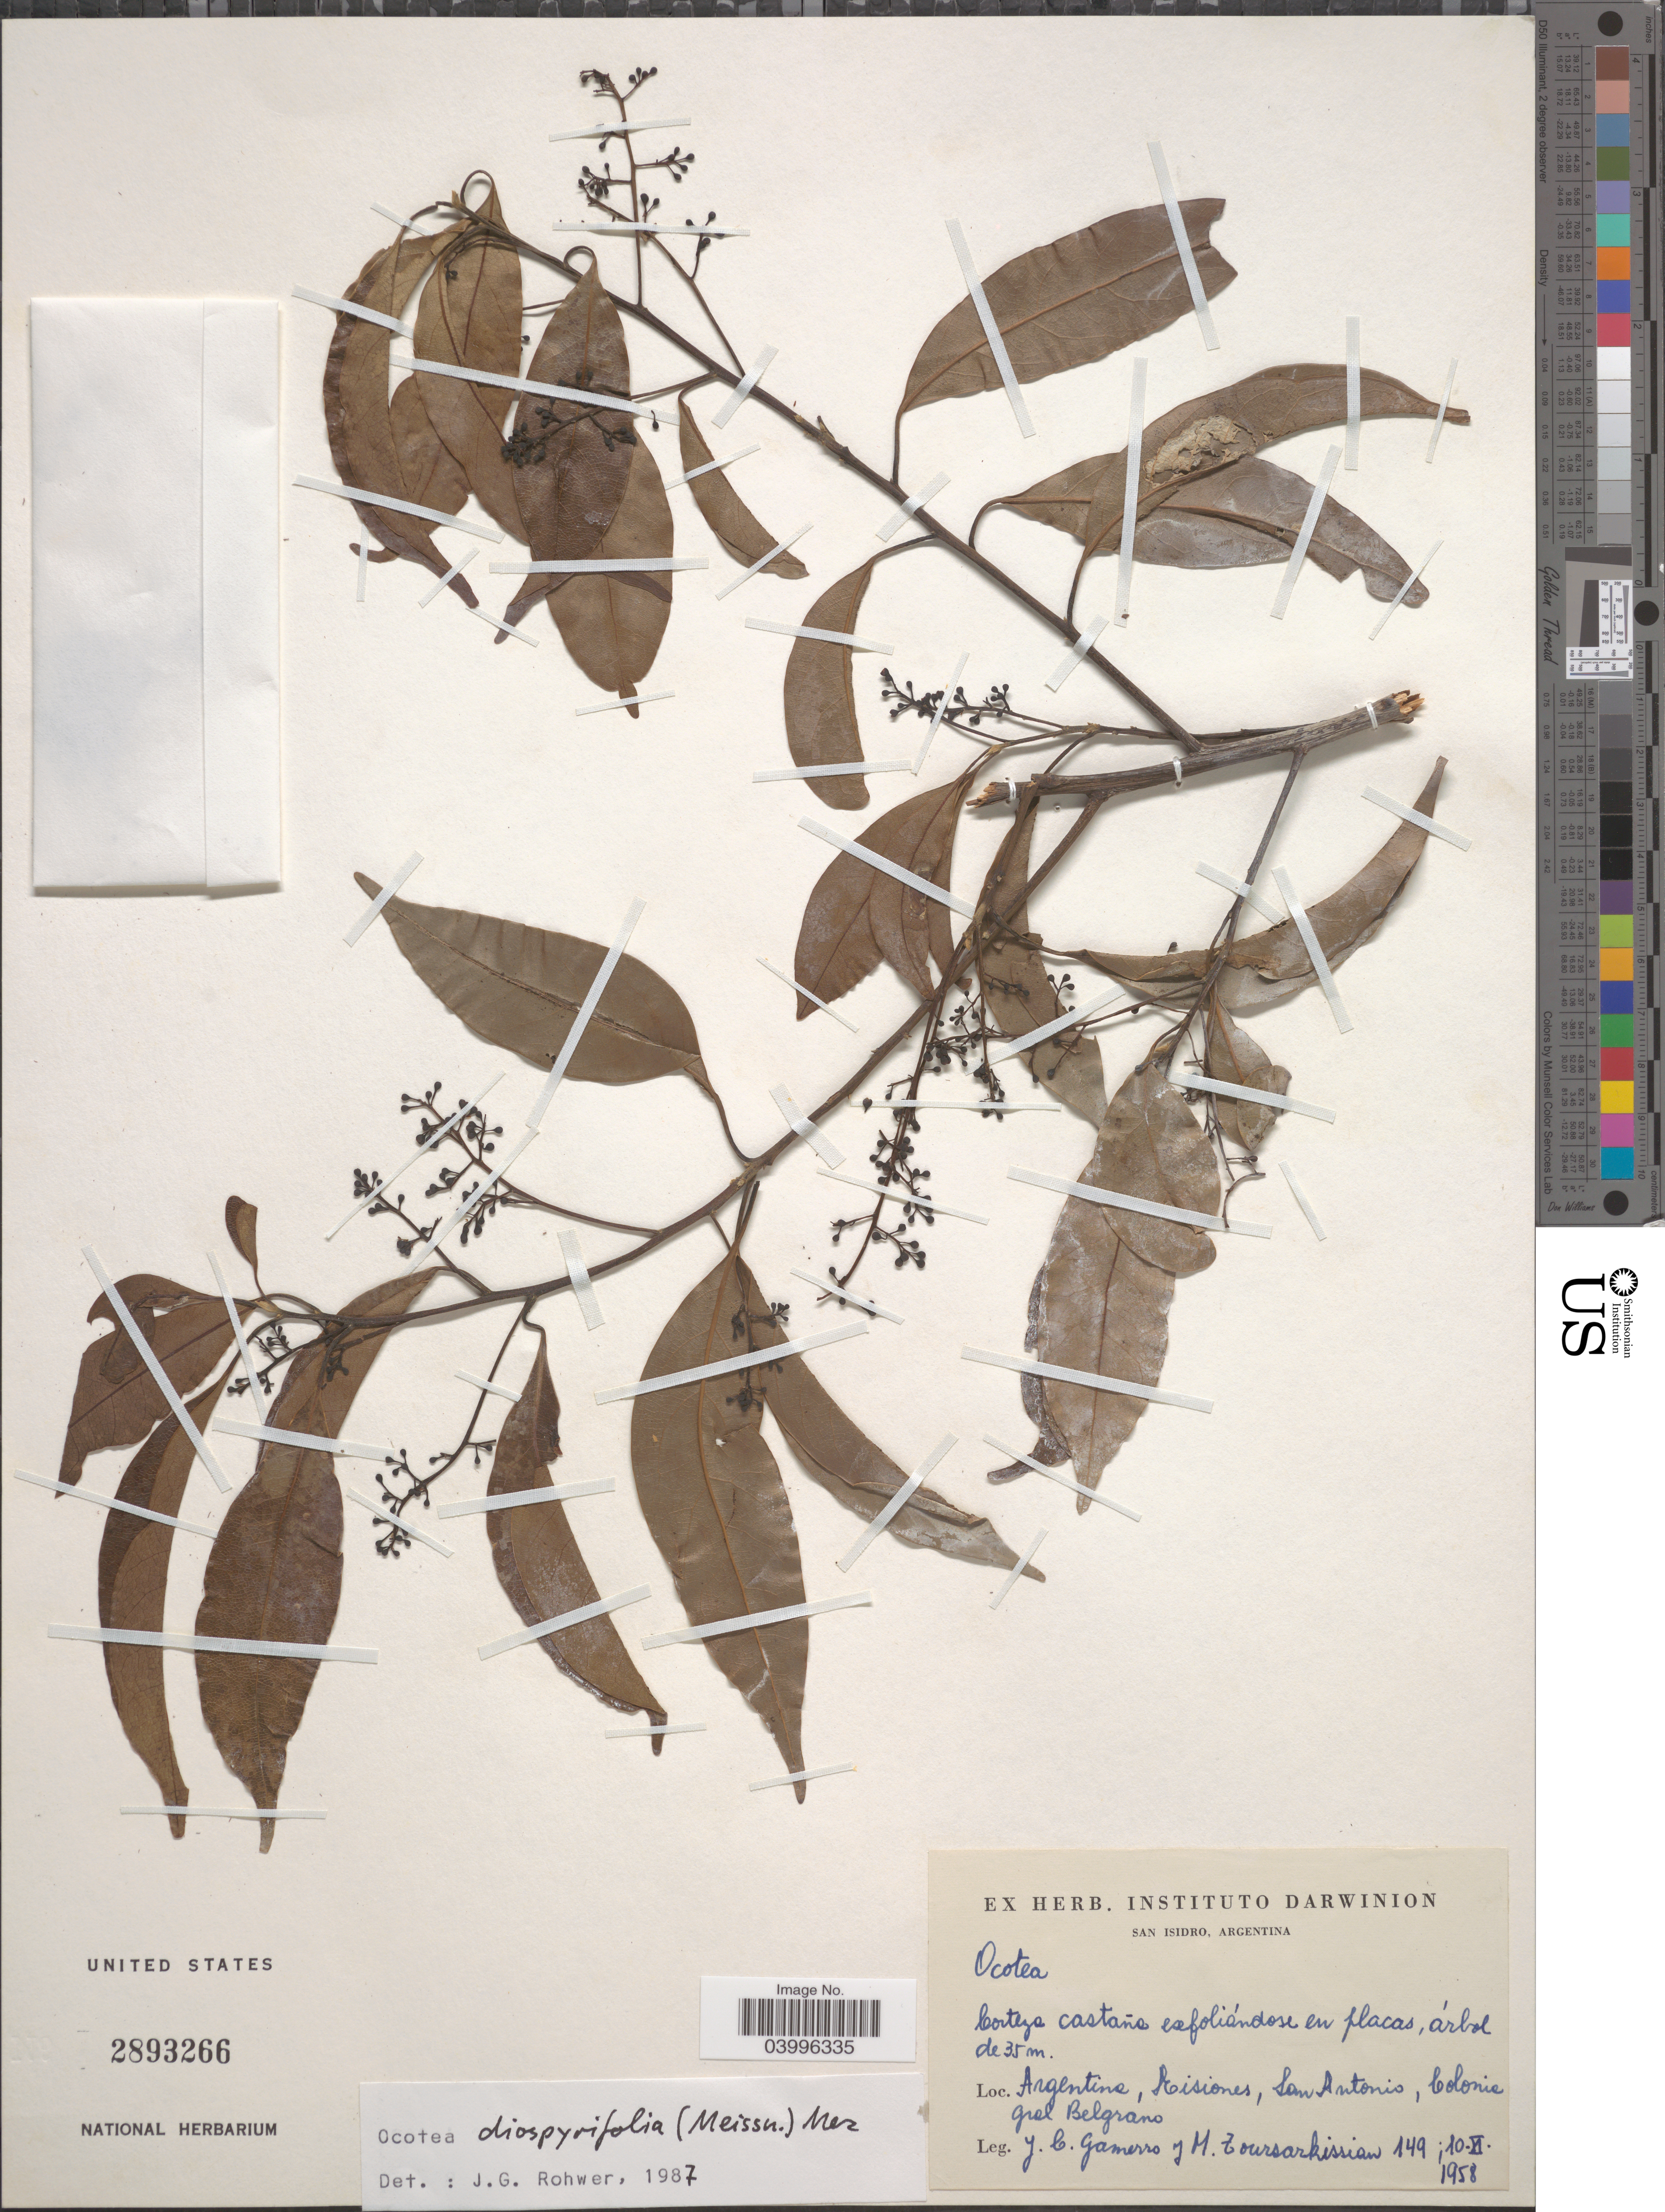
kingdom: Plantae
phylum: Tracheophyta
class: Magnoliopsida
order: Laurales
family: Lauraceae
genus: Ocotea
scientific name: Ocotea diospyrifolia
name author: (Meisn.) Mez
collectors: J. Gamerro & M. Toursarkissian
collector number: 149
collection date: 1958-11-10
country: Argentina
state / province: Misiones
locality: San Antonio, Colonie Gral Belgrano.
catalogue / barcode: US 2893266